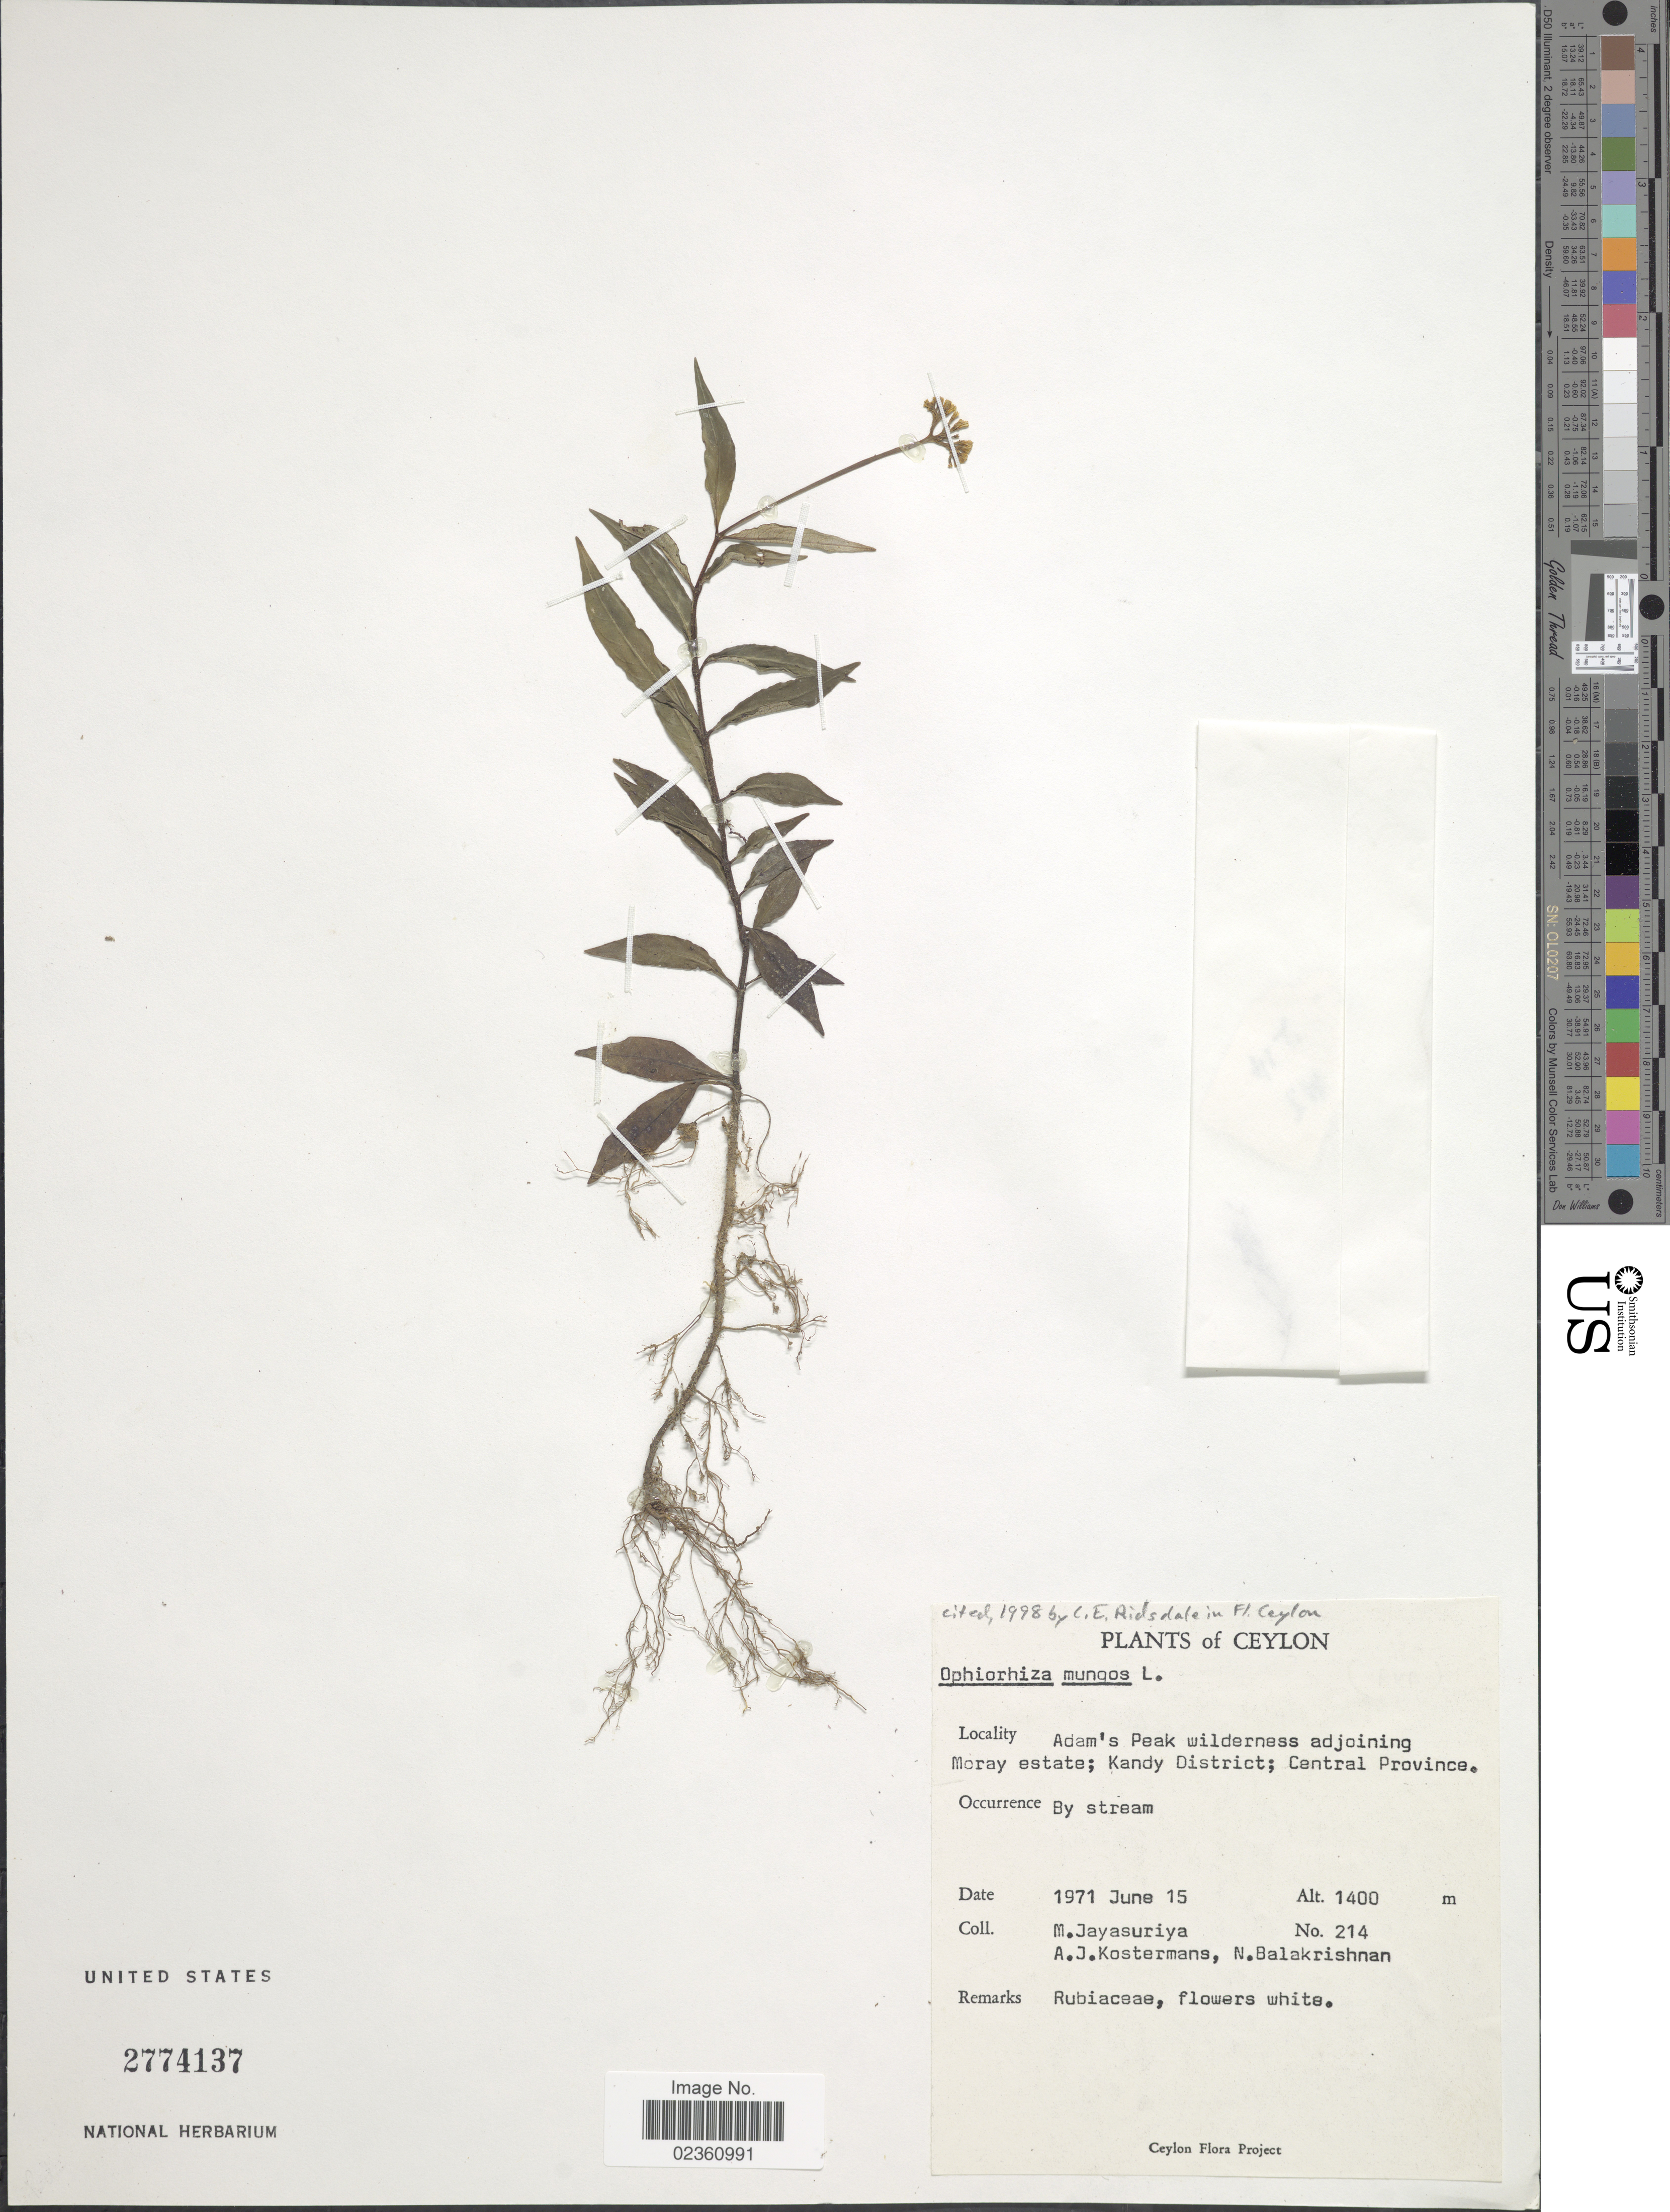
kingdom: Plantae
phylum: Tracheophyta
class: Magnoliopsida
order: Gentianales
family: Rubiaceae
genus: Ophiorrhiza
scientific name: Ophiorrhiza mungos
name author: L.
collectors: M. Jayasuriya, A. J. G. Kostermans & N. Balakrishnan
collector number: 214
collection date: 1971-06-15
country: Sri Lanka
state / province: Central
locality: Ceylon, Adam's Peak wilderness adjoining Moray estate; Kandy District, By stream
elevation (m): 1400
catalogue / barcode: US 2774137